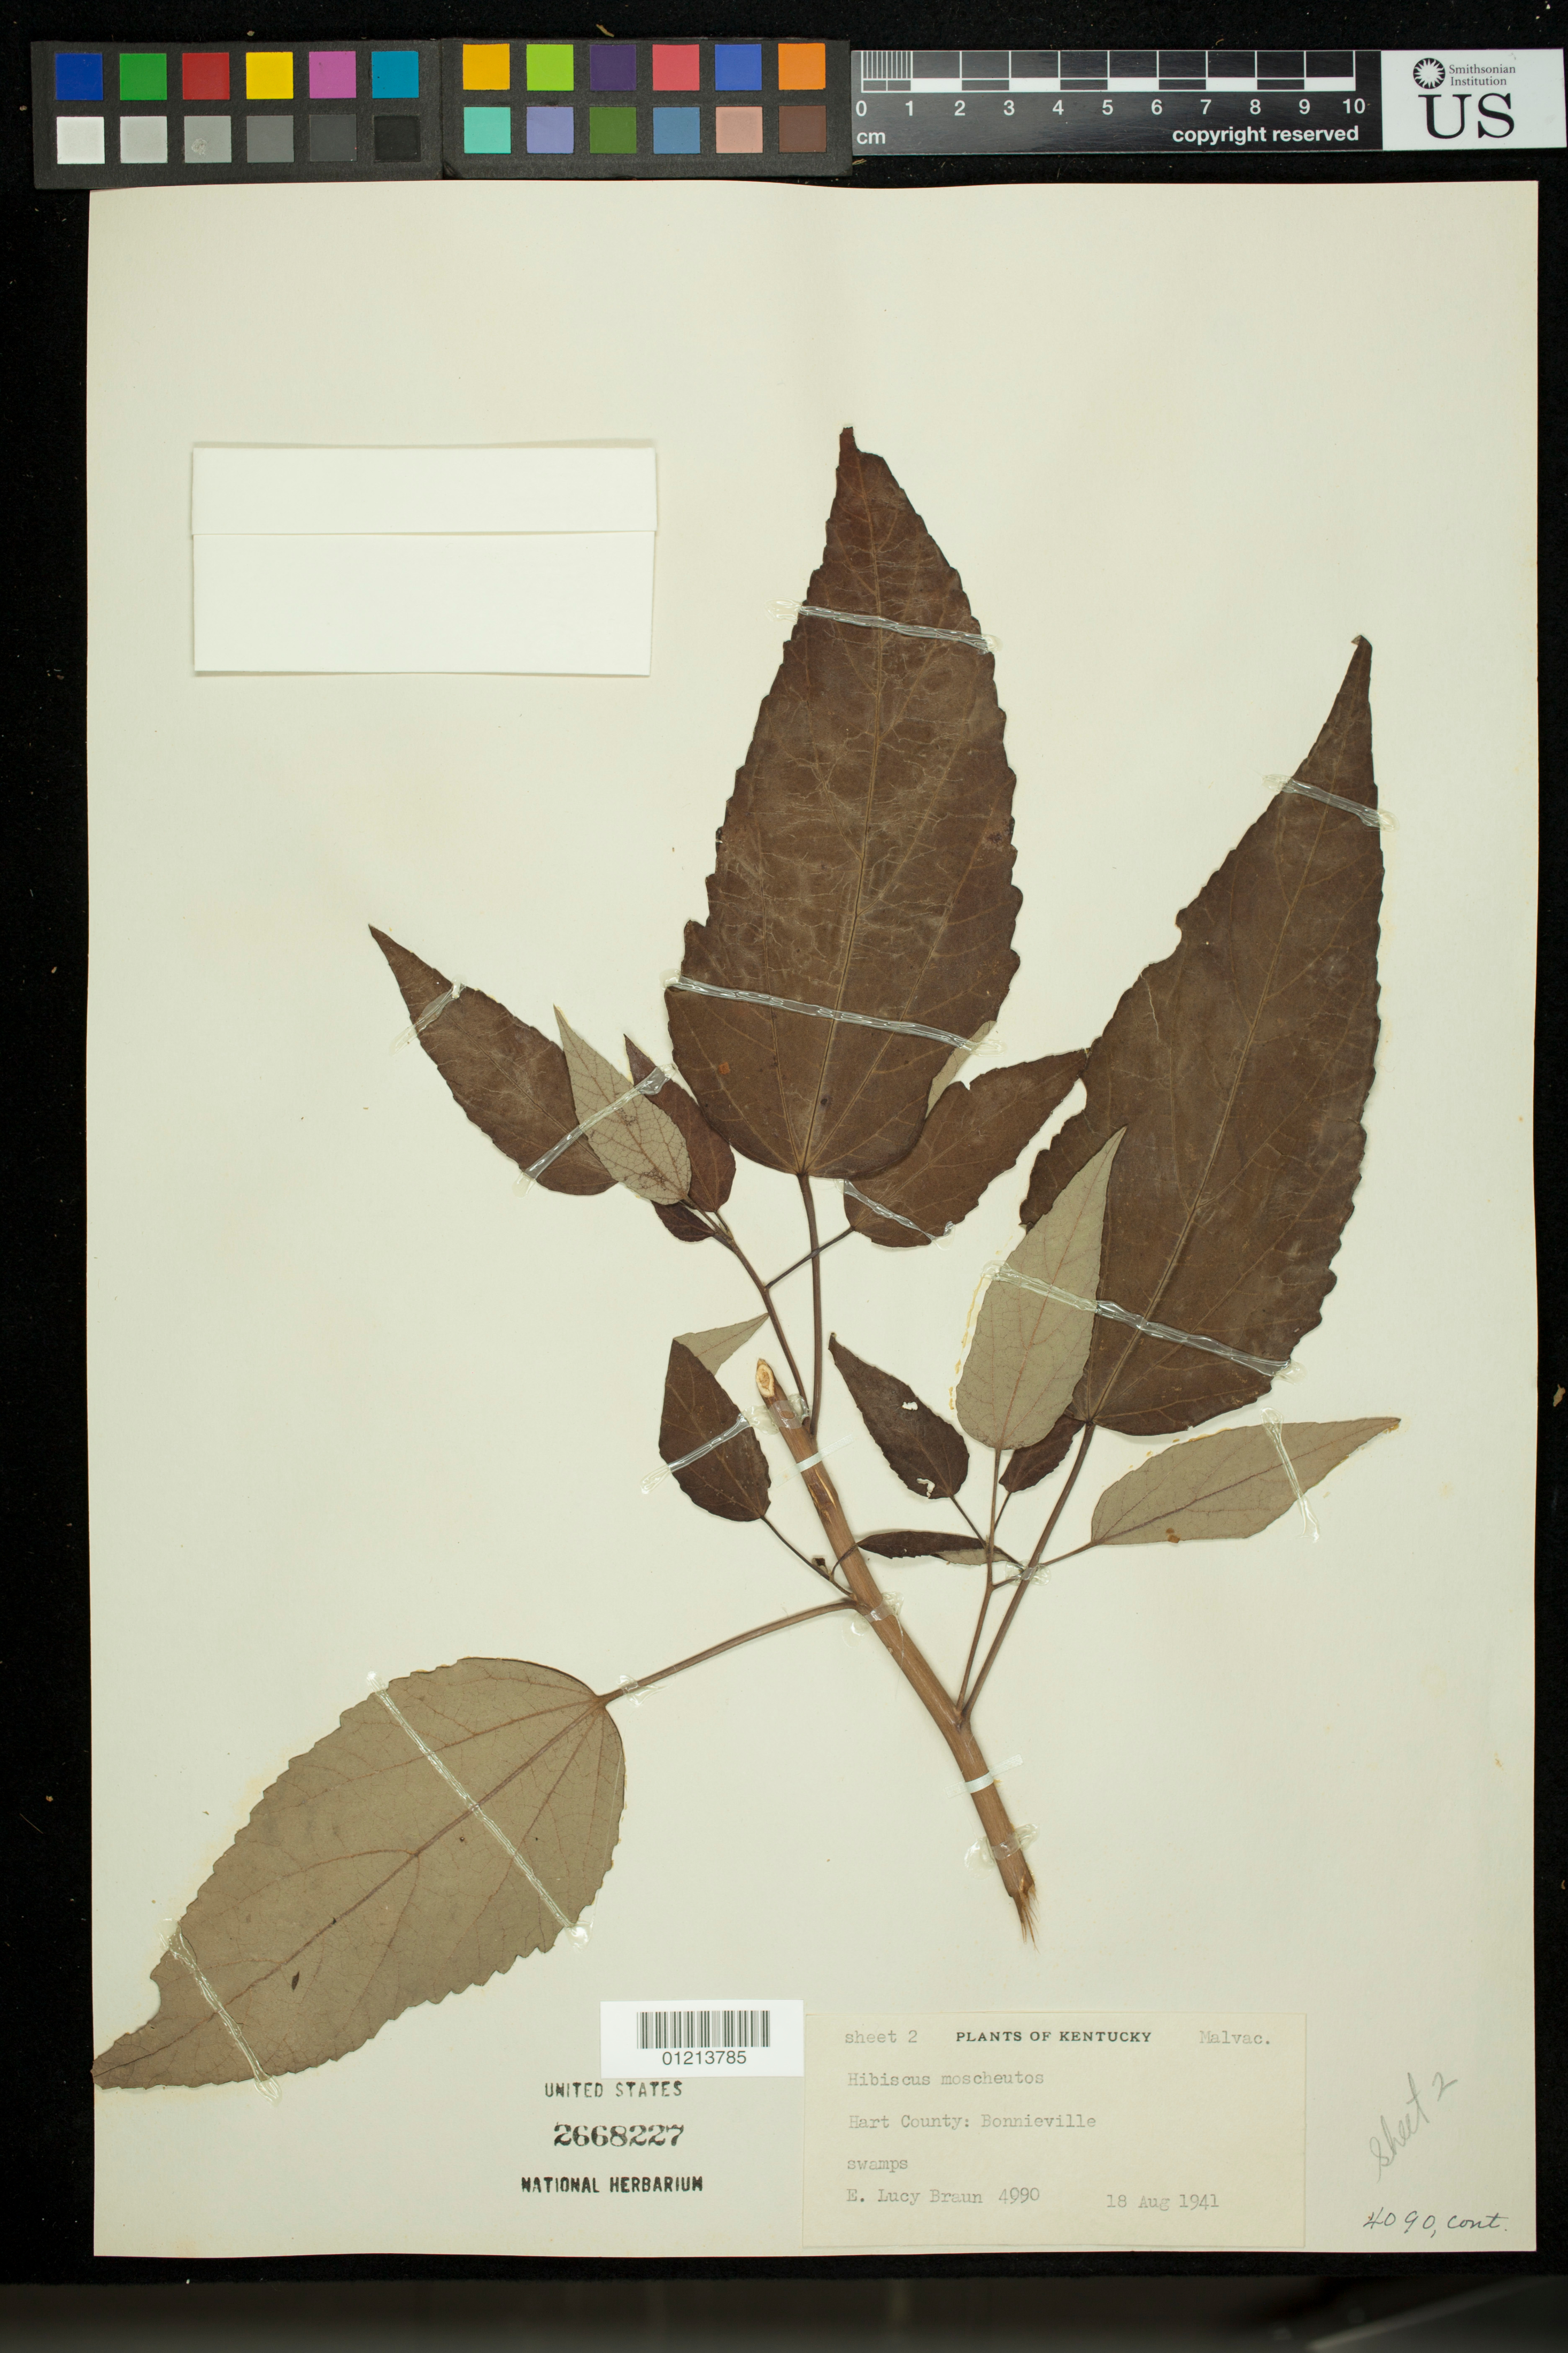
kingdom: Plantae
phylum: Tracheophyta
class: Magnoliopsida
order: Malvales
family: Malvaceae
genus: Hibiscus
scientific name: Hibiscus moscheutos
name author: L.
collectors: E. L. Braun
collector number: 4090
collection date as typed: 18 Aug 1941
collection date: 1941-08-18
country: United States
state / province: Kentucky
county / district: Hart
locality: Hart County: Bonnieville swamps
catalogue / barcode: US 2668227